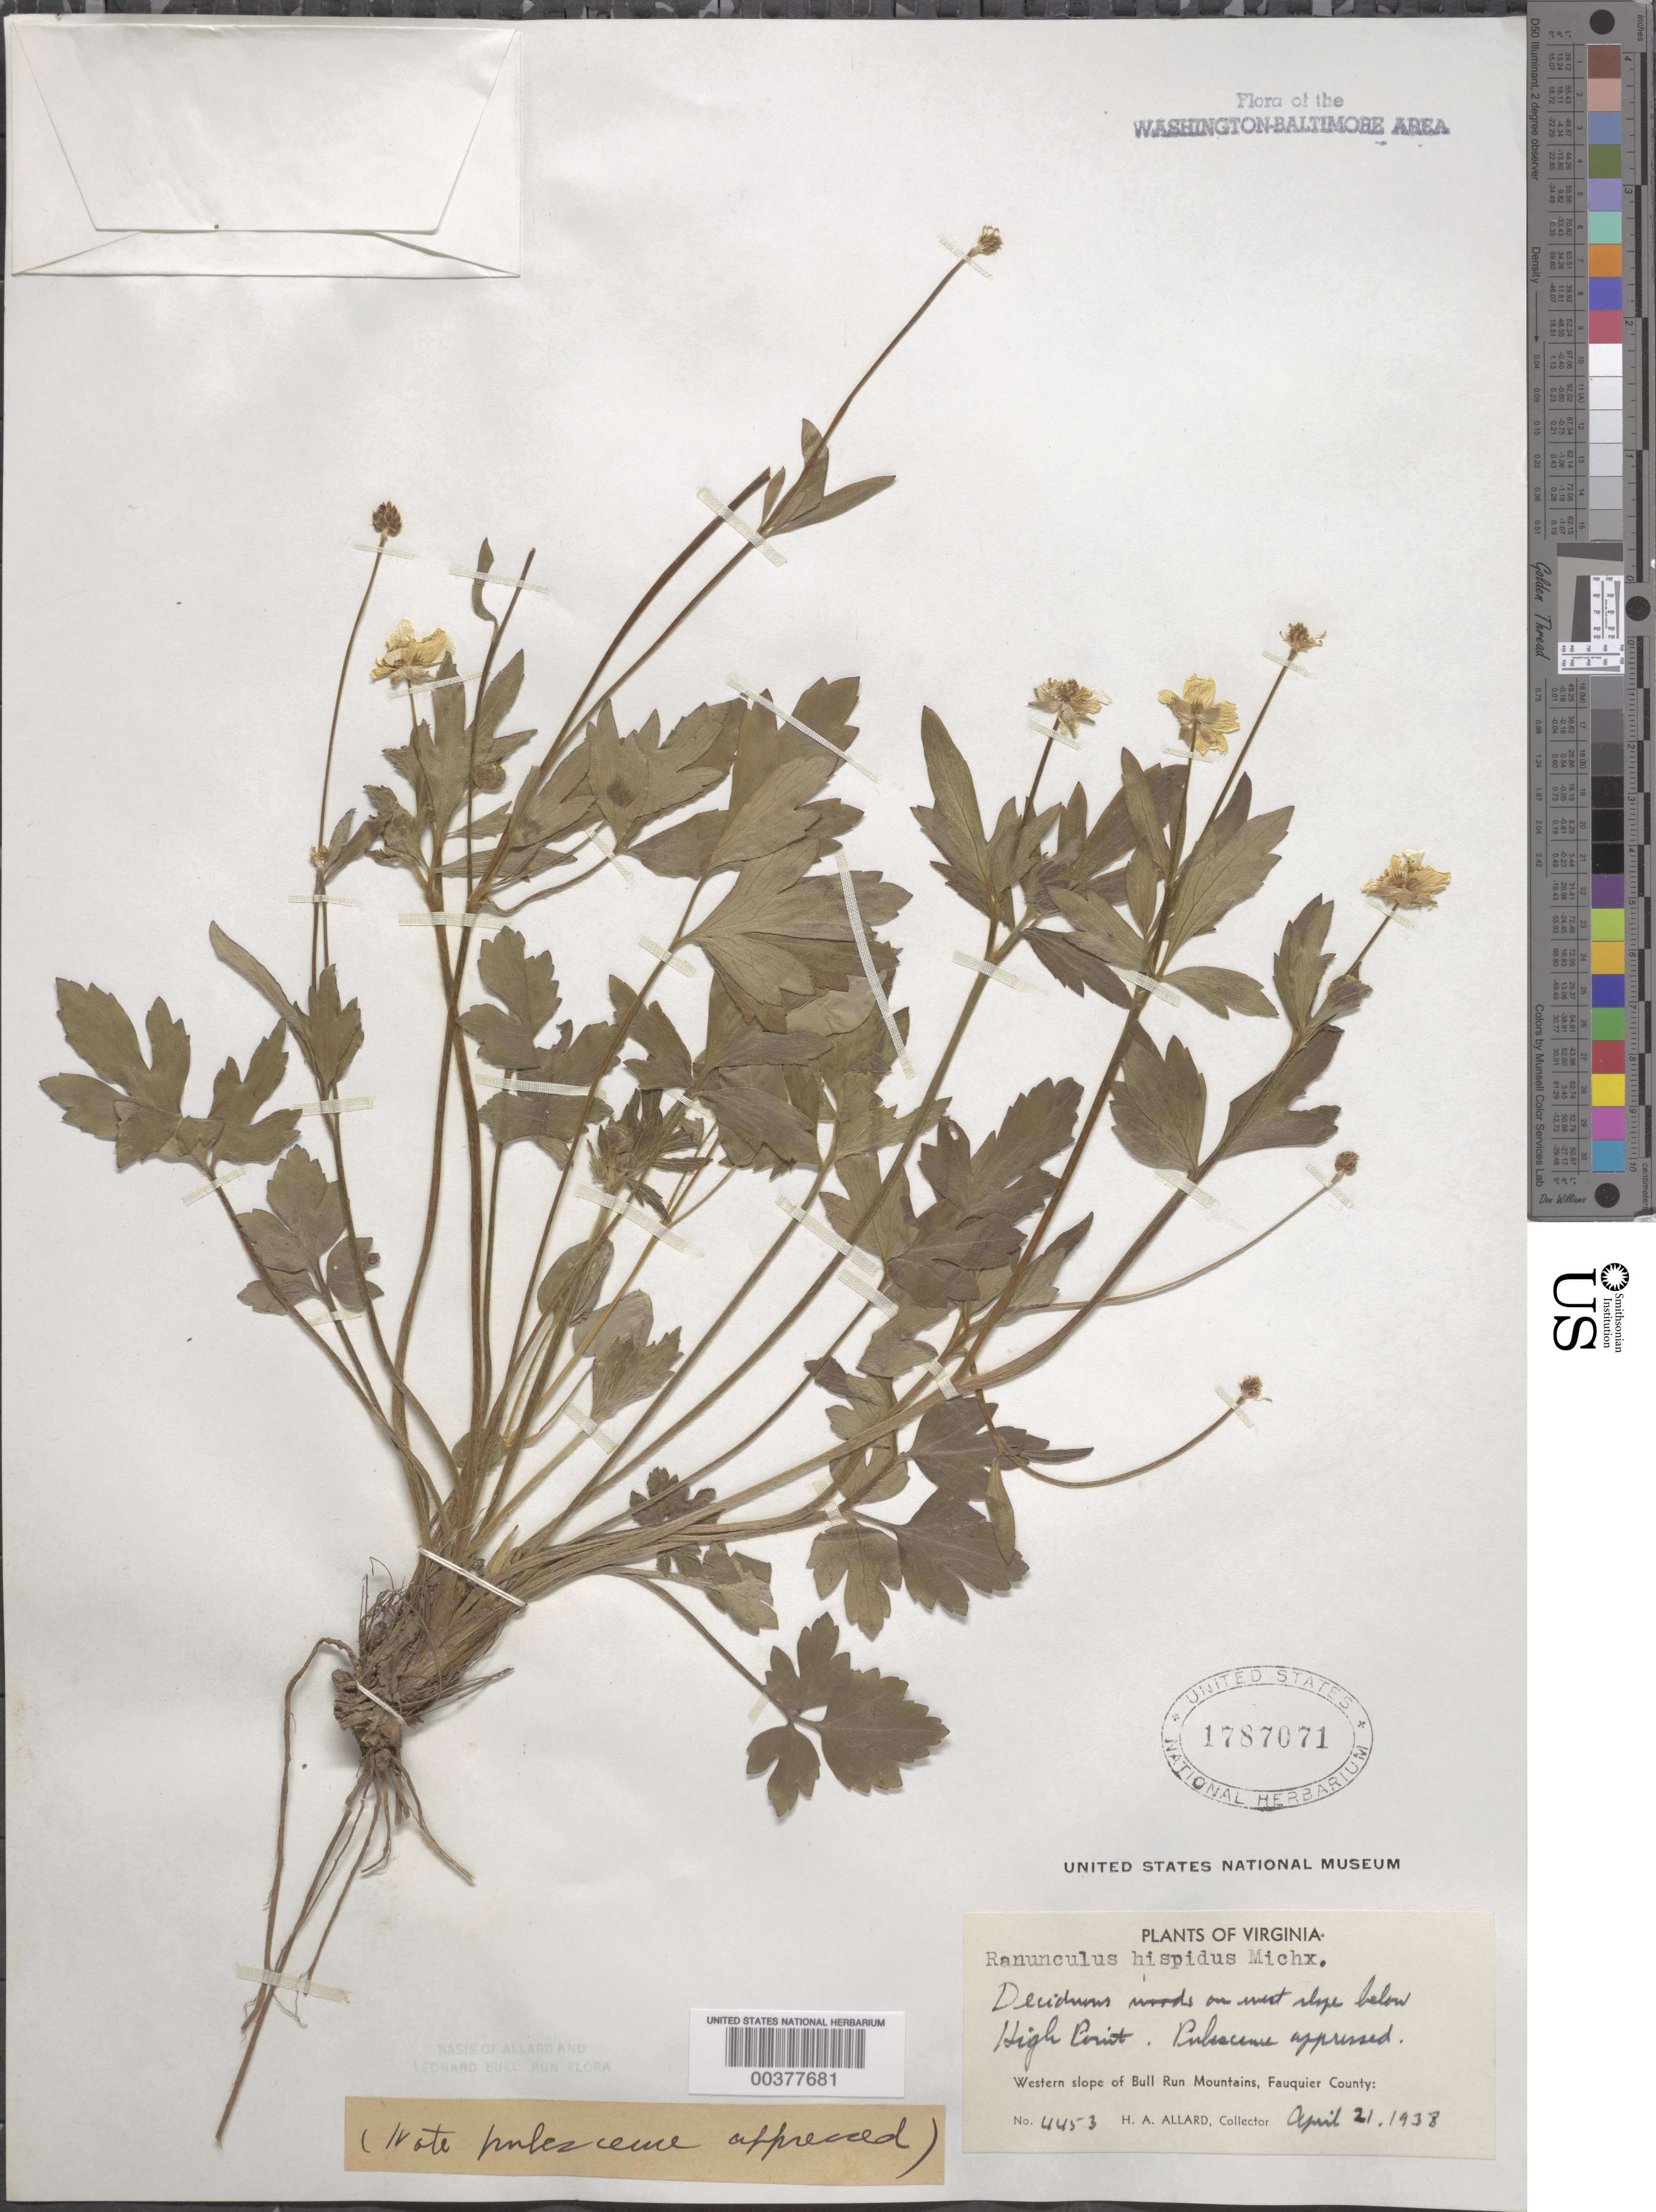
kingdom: Plantae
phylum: Tracheophyta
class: Magnoliopsida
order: Ranunculales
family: Ranunculaceae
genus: Ranunculus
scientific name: Ranunculus hispidus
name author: Michx.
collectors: H. A. Allard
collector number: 4453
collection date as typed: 21 Apr 1938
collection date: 1938-04-21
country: United States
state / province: Virginia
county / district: Fauquier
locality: Below High Point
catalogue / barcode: US 1787071